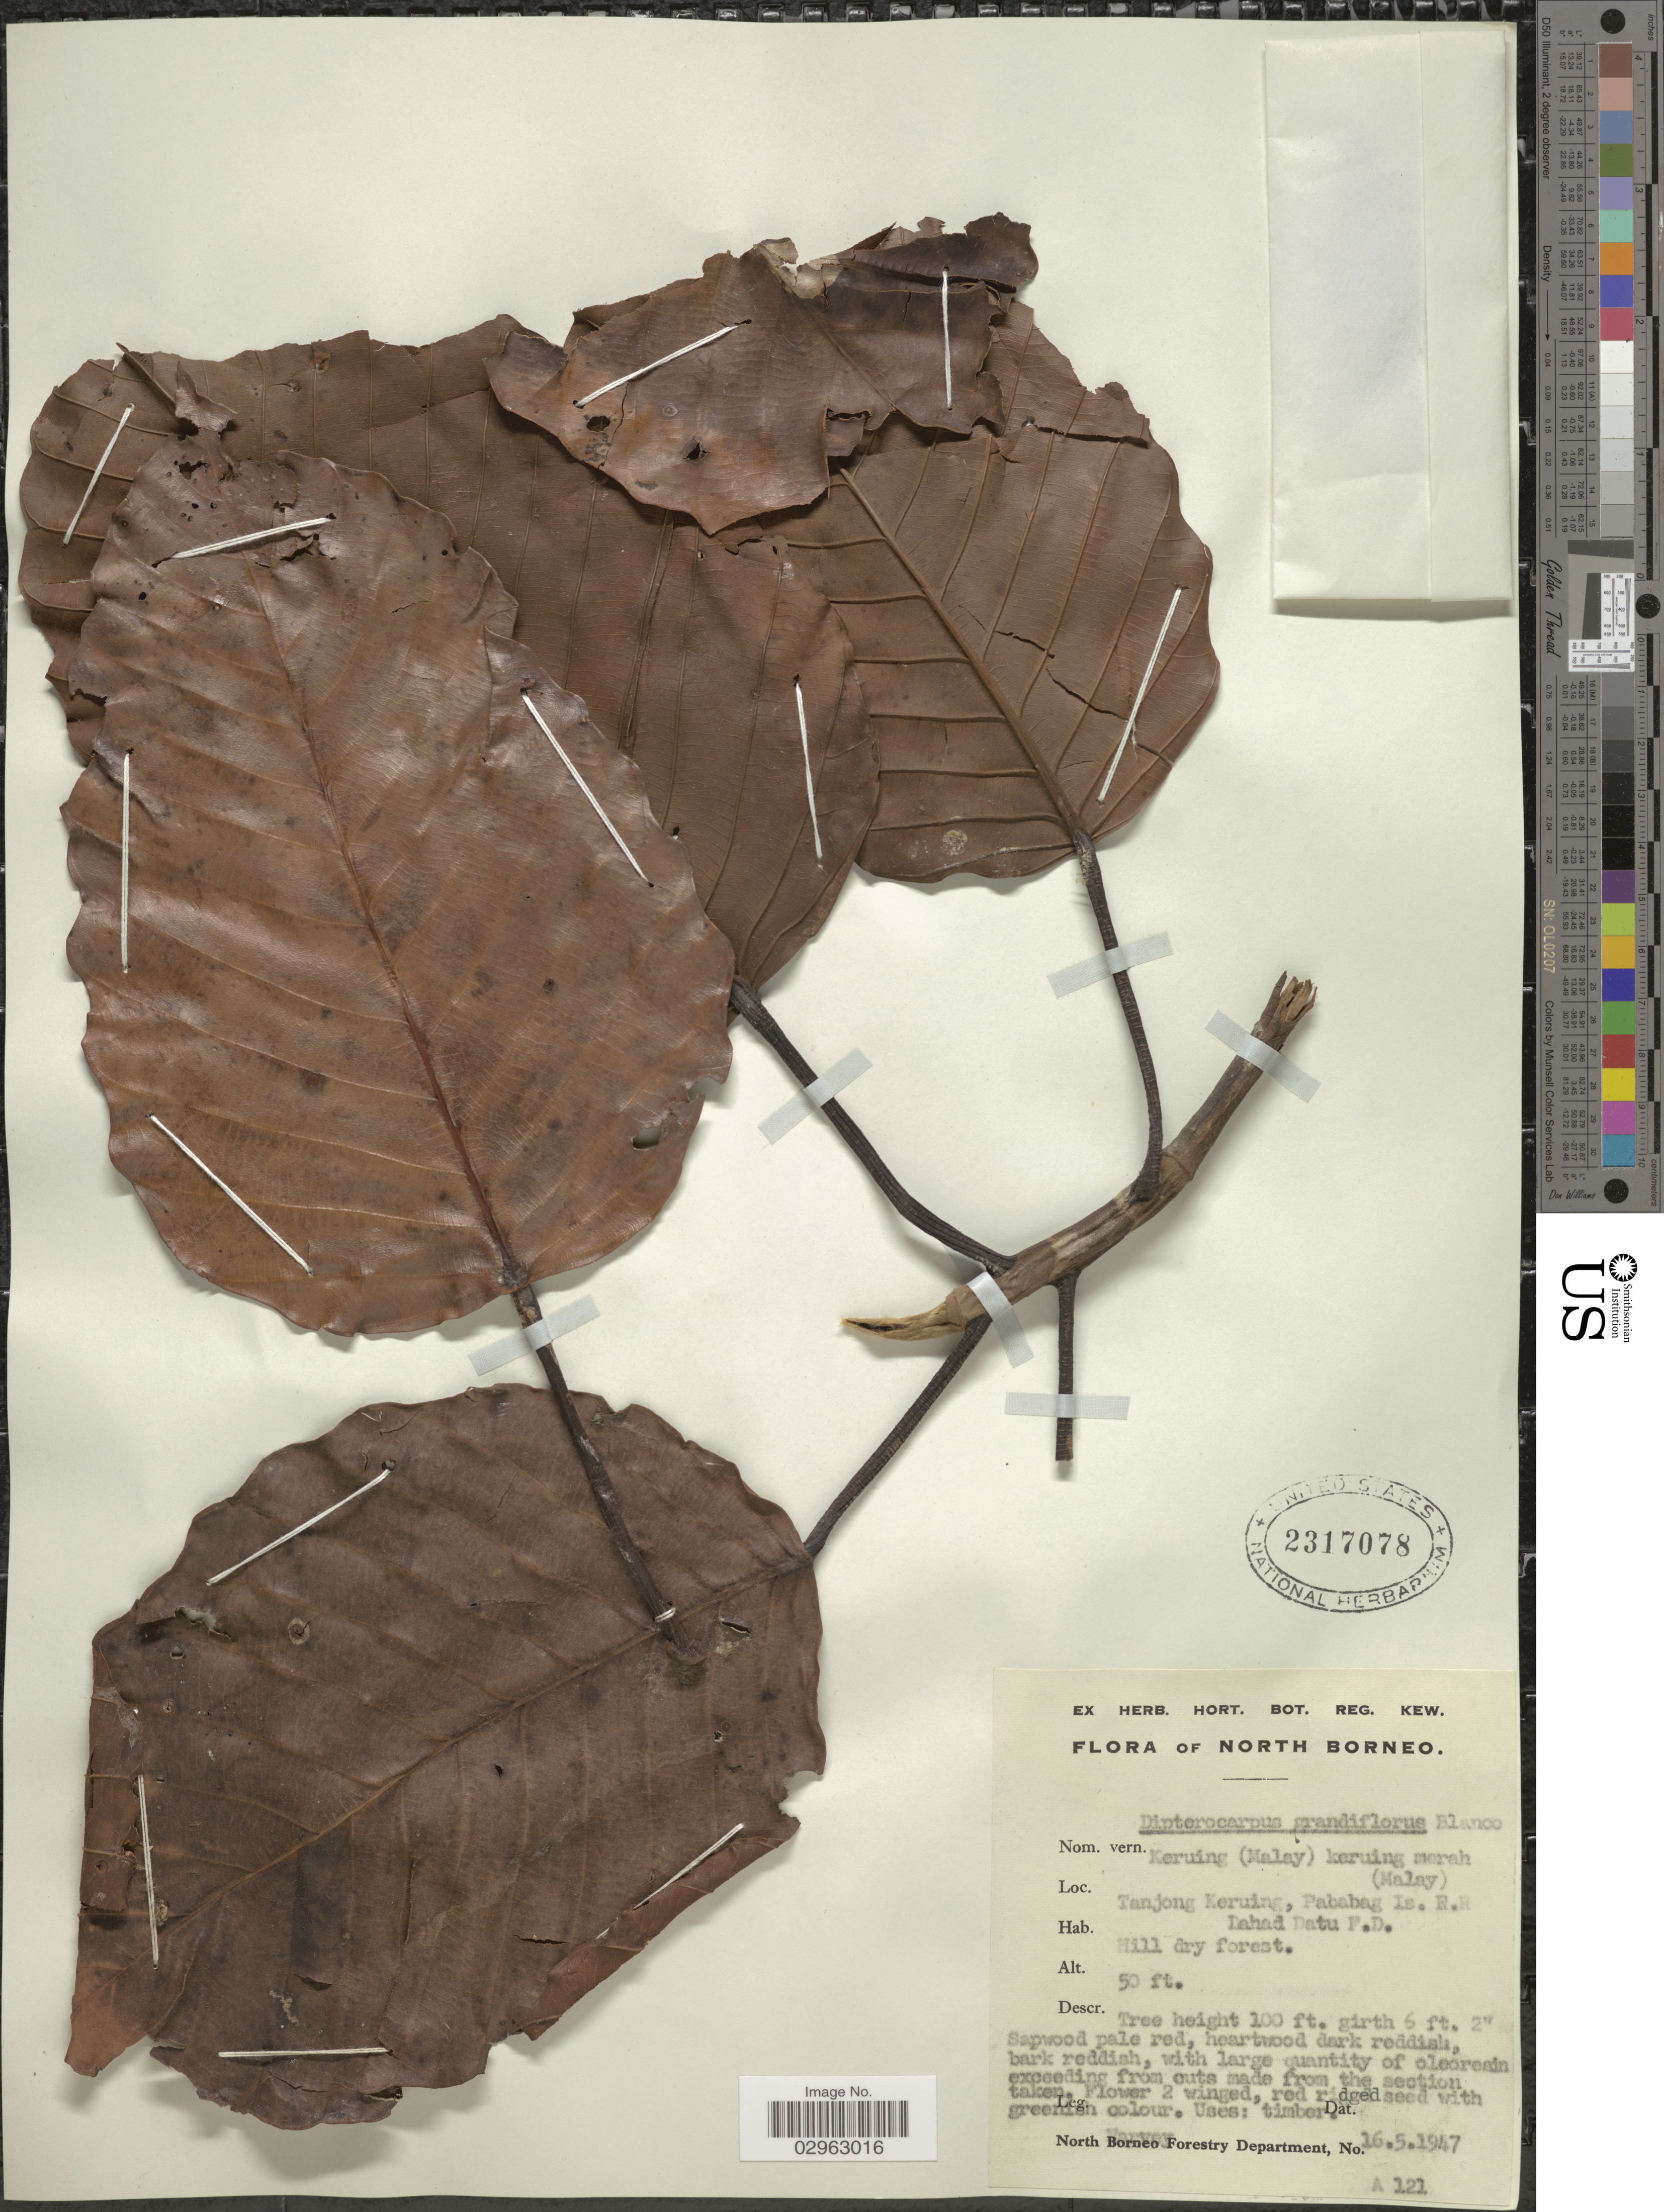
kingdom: Plantae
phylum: Tracheophyta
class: Magnoliopsida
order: Malvales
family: Dipterocarpaceae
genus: Dipterocarpus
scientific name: Dipterocarpus grandiflorus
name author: (Blanco) Blanco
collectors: -. Harvey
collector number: A 121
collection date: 1947-05-16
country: Malaysia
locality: North Borneo. Tanjong Keruing, Pababag Is. R.R. Lahad Datu F.D.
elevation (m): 15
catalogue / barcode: US 2317078